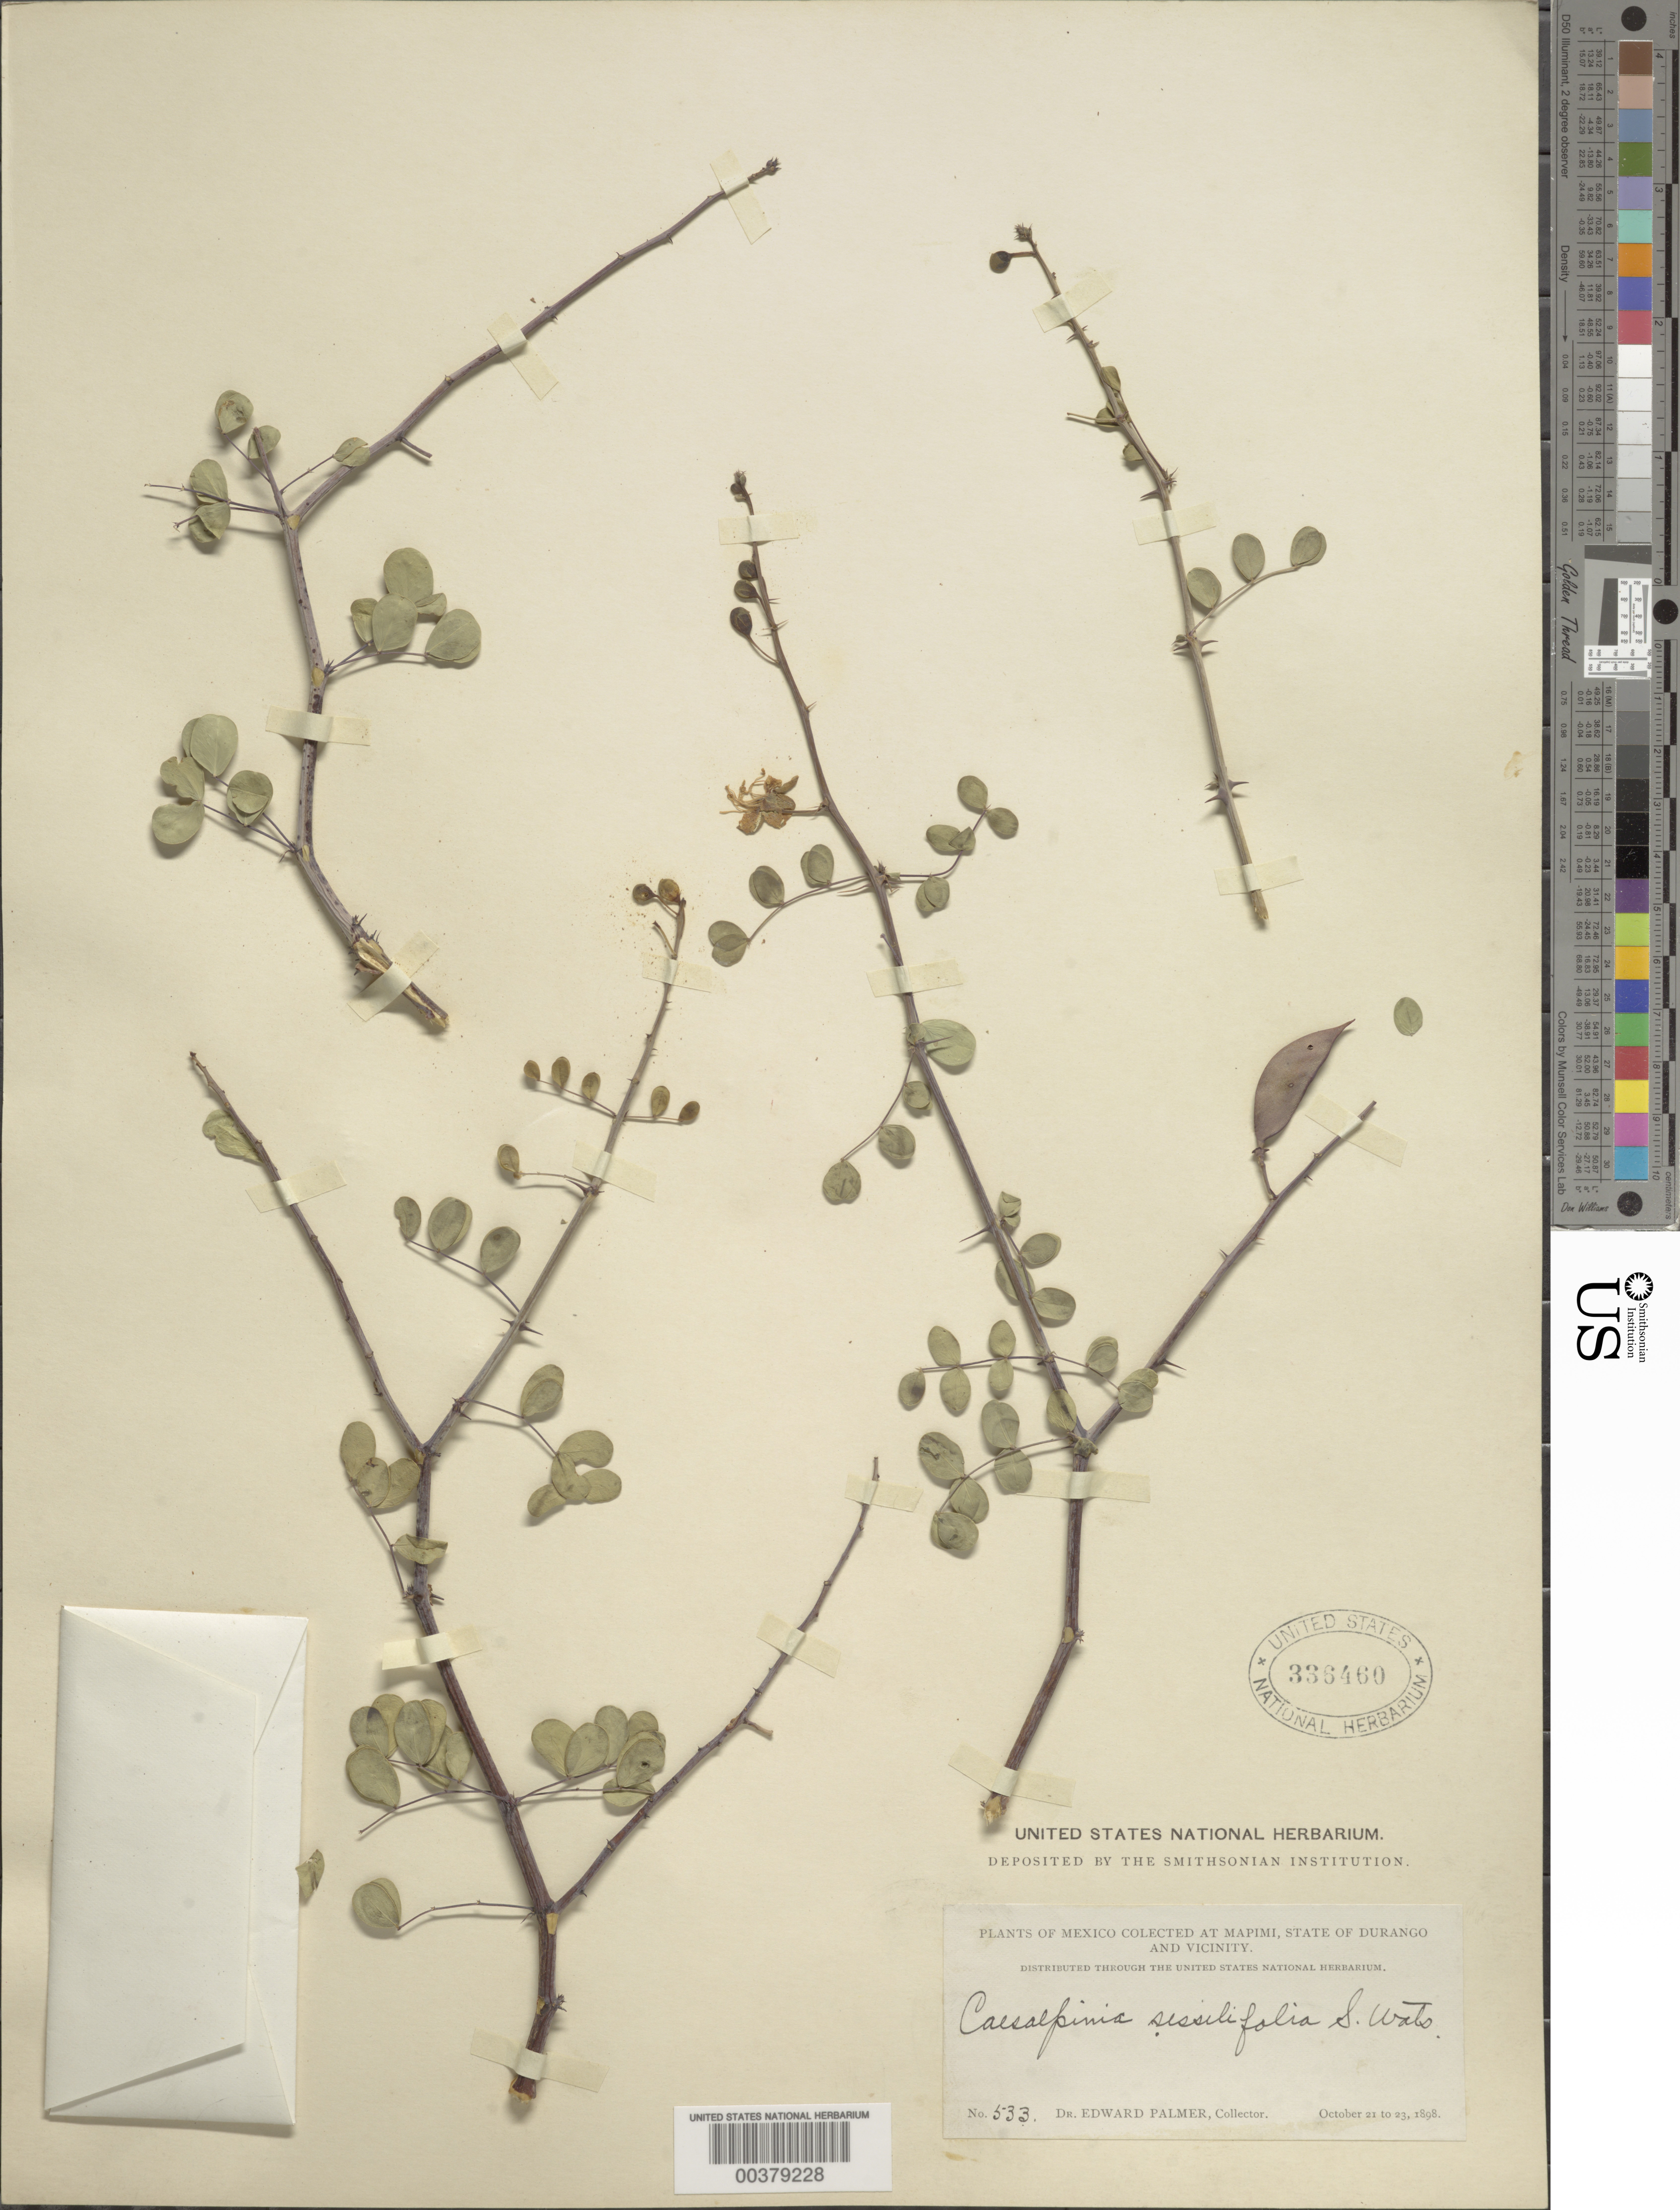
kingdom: Plantae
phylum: Tracheophyta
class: Magnoliopsida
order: Fabales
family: Fabaceae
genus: Denisophytum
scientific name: Denisophytum sessilifolium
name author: (S. Watson) Gagnon & G.P. Lewis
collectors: E. Palmer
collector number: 533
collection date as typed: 21 Oct 1898 to 23 Oct 1898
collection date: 1898-10-21/1898-10-23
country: Mexico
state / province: Durango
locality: Mapimi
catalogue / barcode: US 336460